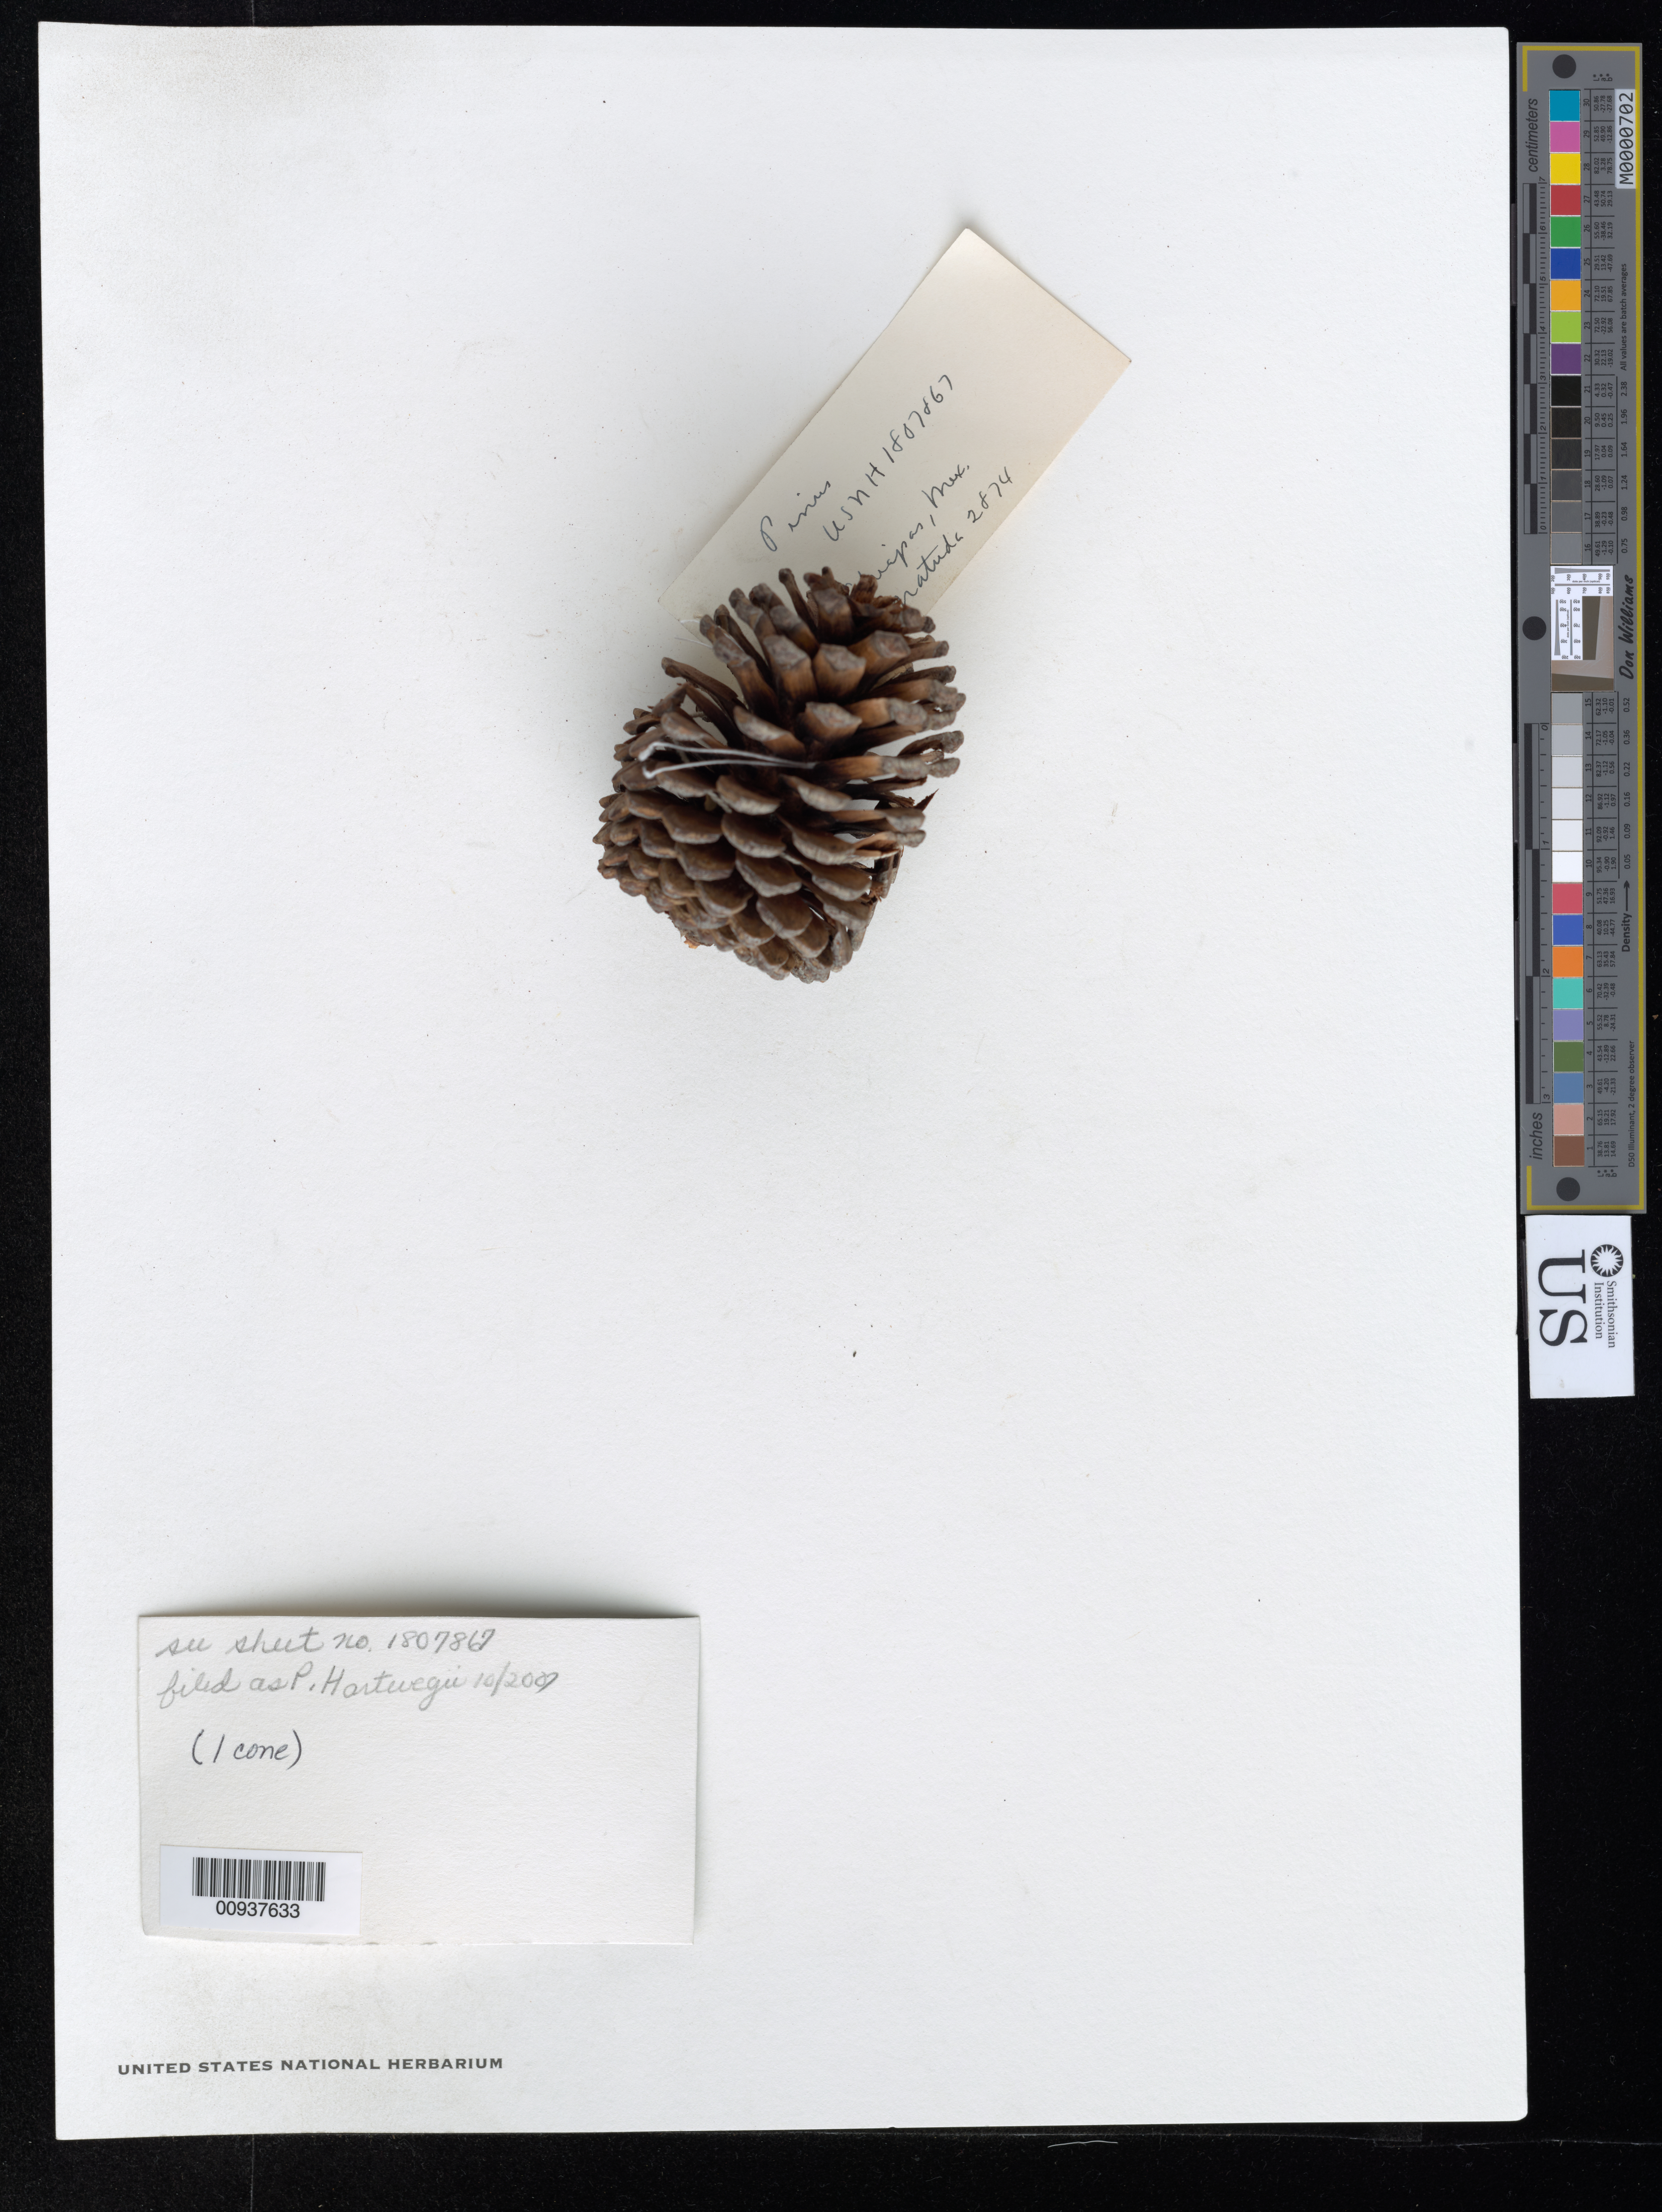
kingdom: Plantae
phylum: Tracheophyta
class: Pinopsida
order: Pinales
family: Pinaceae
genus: Pinus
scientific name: Pinus hartwegii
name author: Lindl.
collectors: E. Matuda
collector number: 2874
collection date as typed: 28 Mar 1939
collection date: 1939-03-28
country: Mexico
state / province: Chiapas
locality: Volcán Tacana Pico.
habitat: Pico volcán.